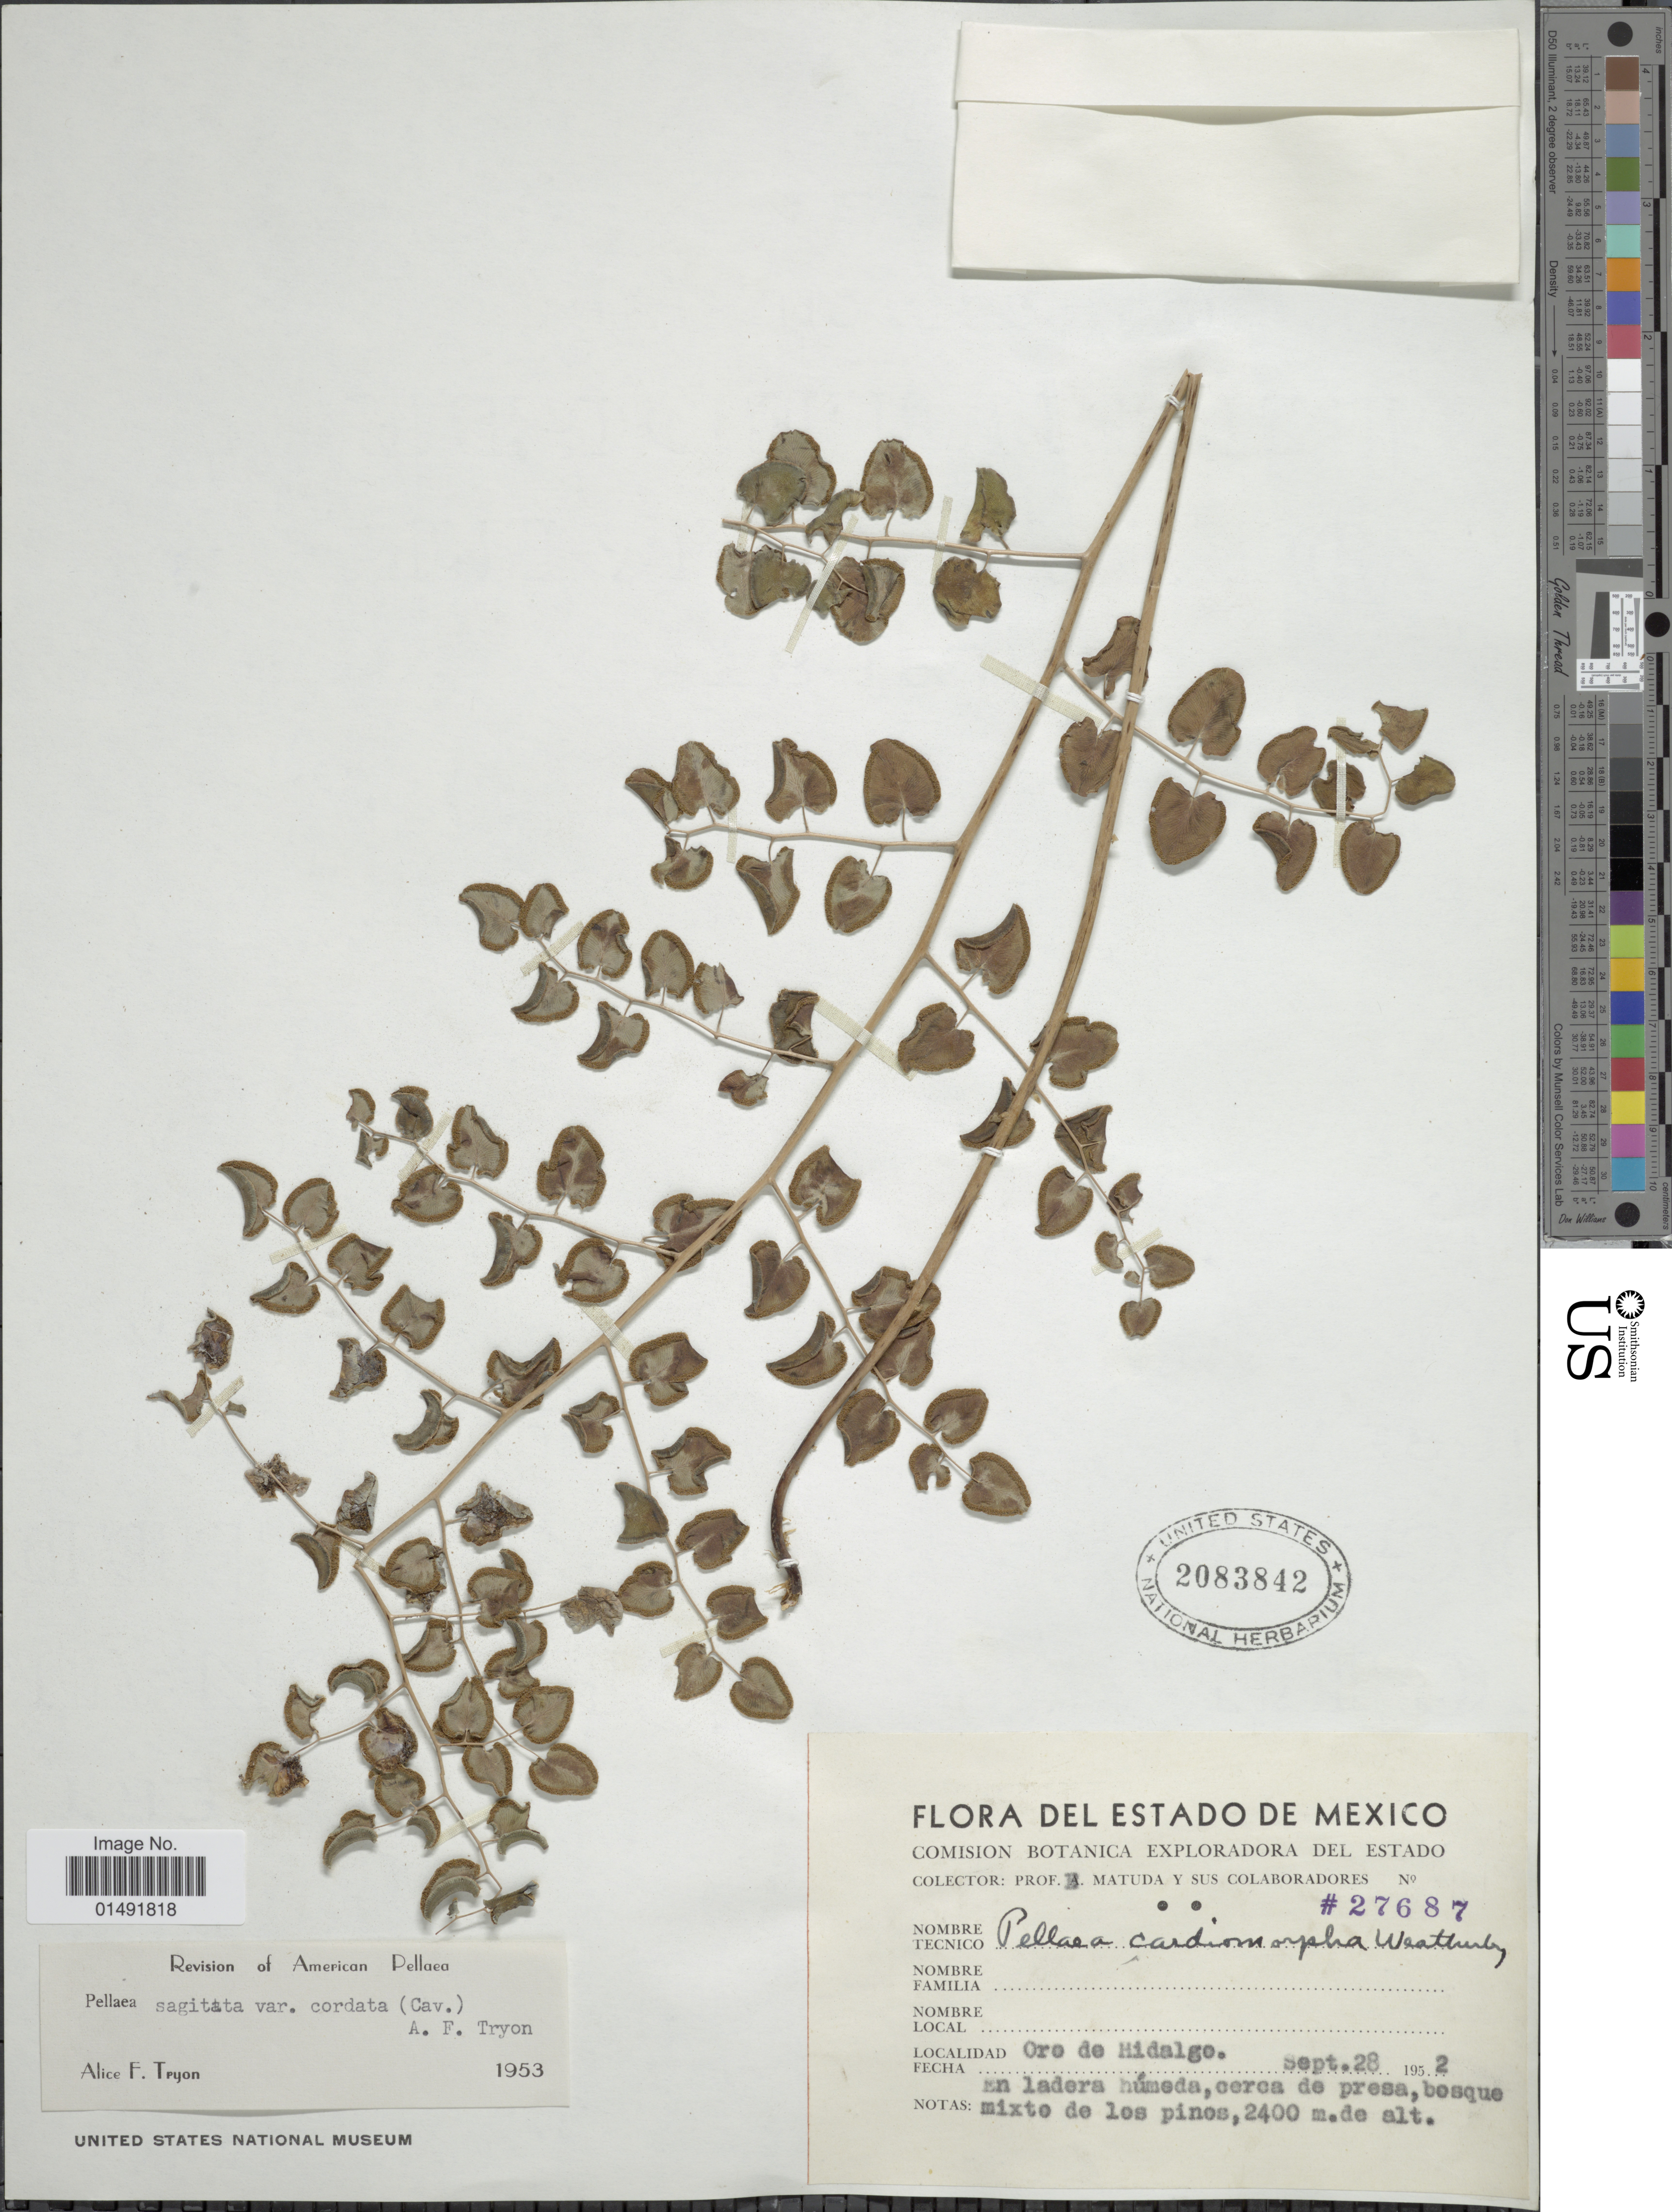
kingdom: Plantae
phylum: Tracheophyta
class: Polypodiopsida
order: Polypodiales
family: Pteridaceae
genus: Pellaea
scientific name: Pellaea cordifolia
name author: (Sessé) A.R. Sm.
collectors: E. Matuda & et al.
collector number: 27687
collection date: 1952-09-28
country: Mexico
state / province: Hidalgo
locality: Oro de Hidalgo, En ladera húmeda, cerca de presa mixto de los pinos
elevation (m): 2400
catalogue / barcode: US 2083842